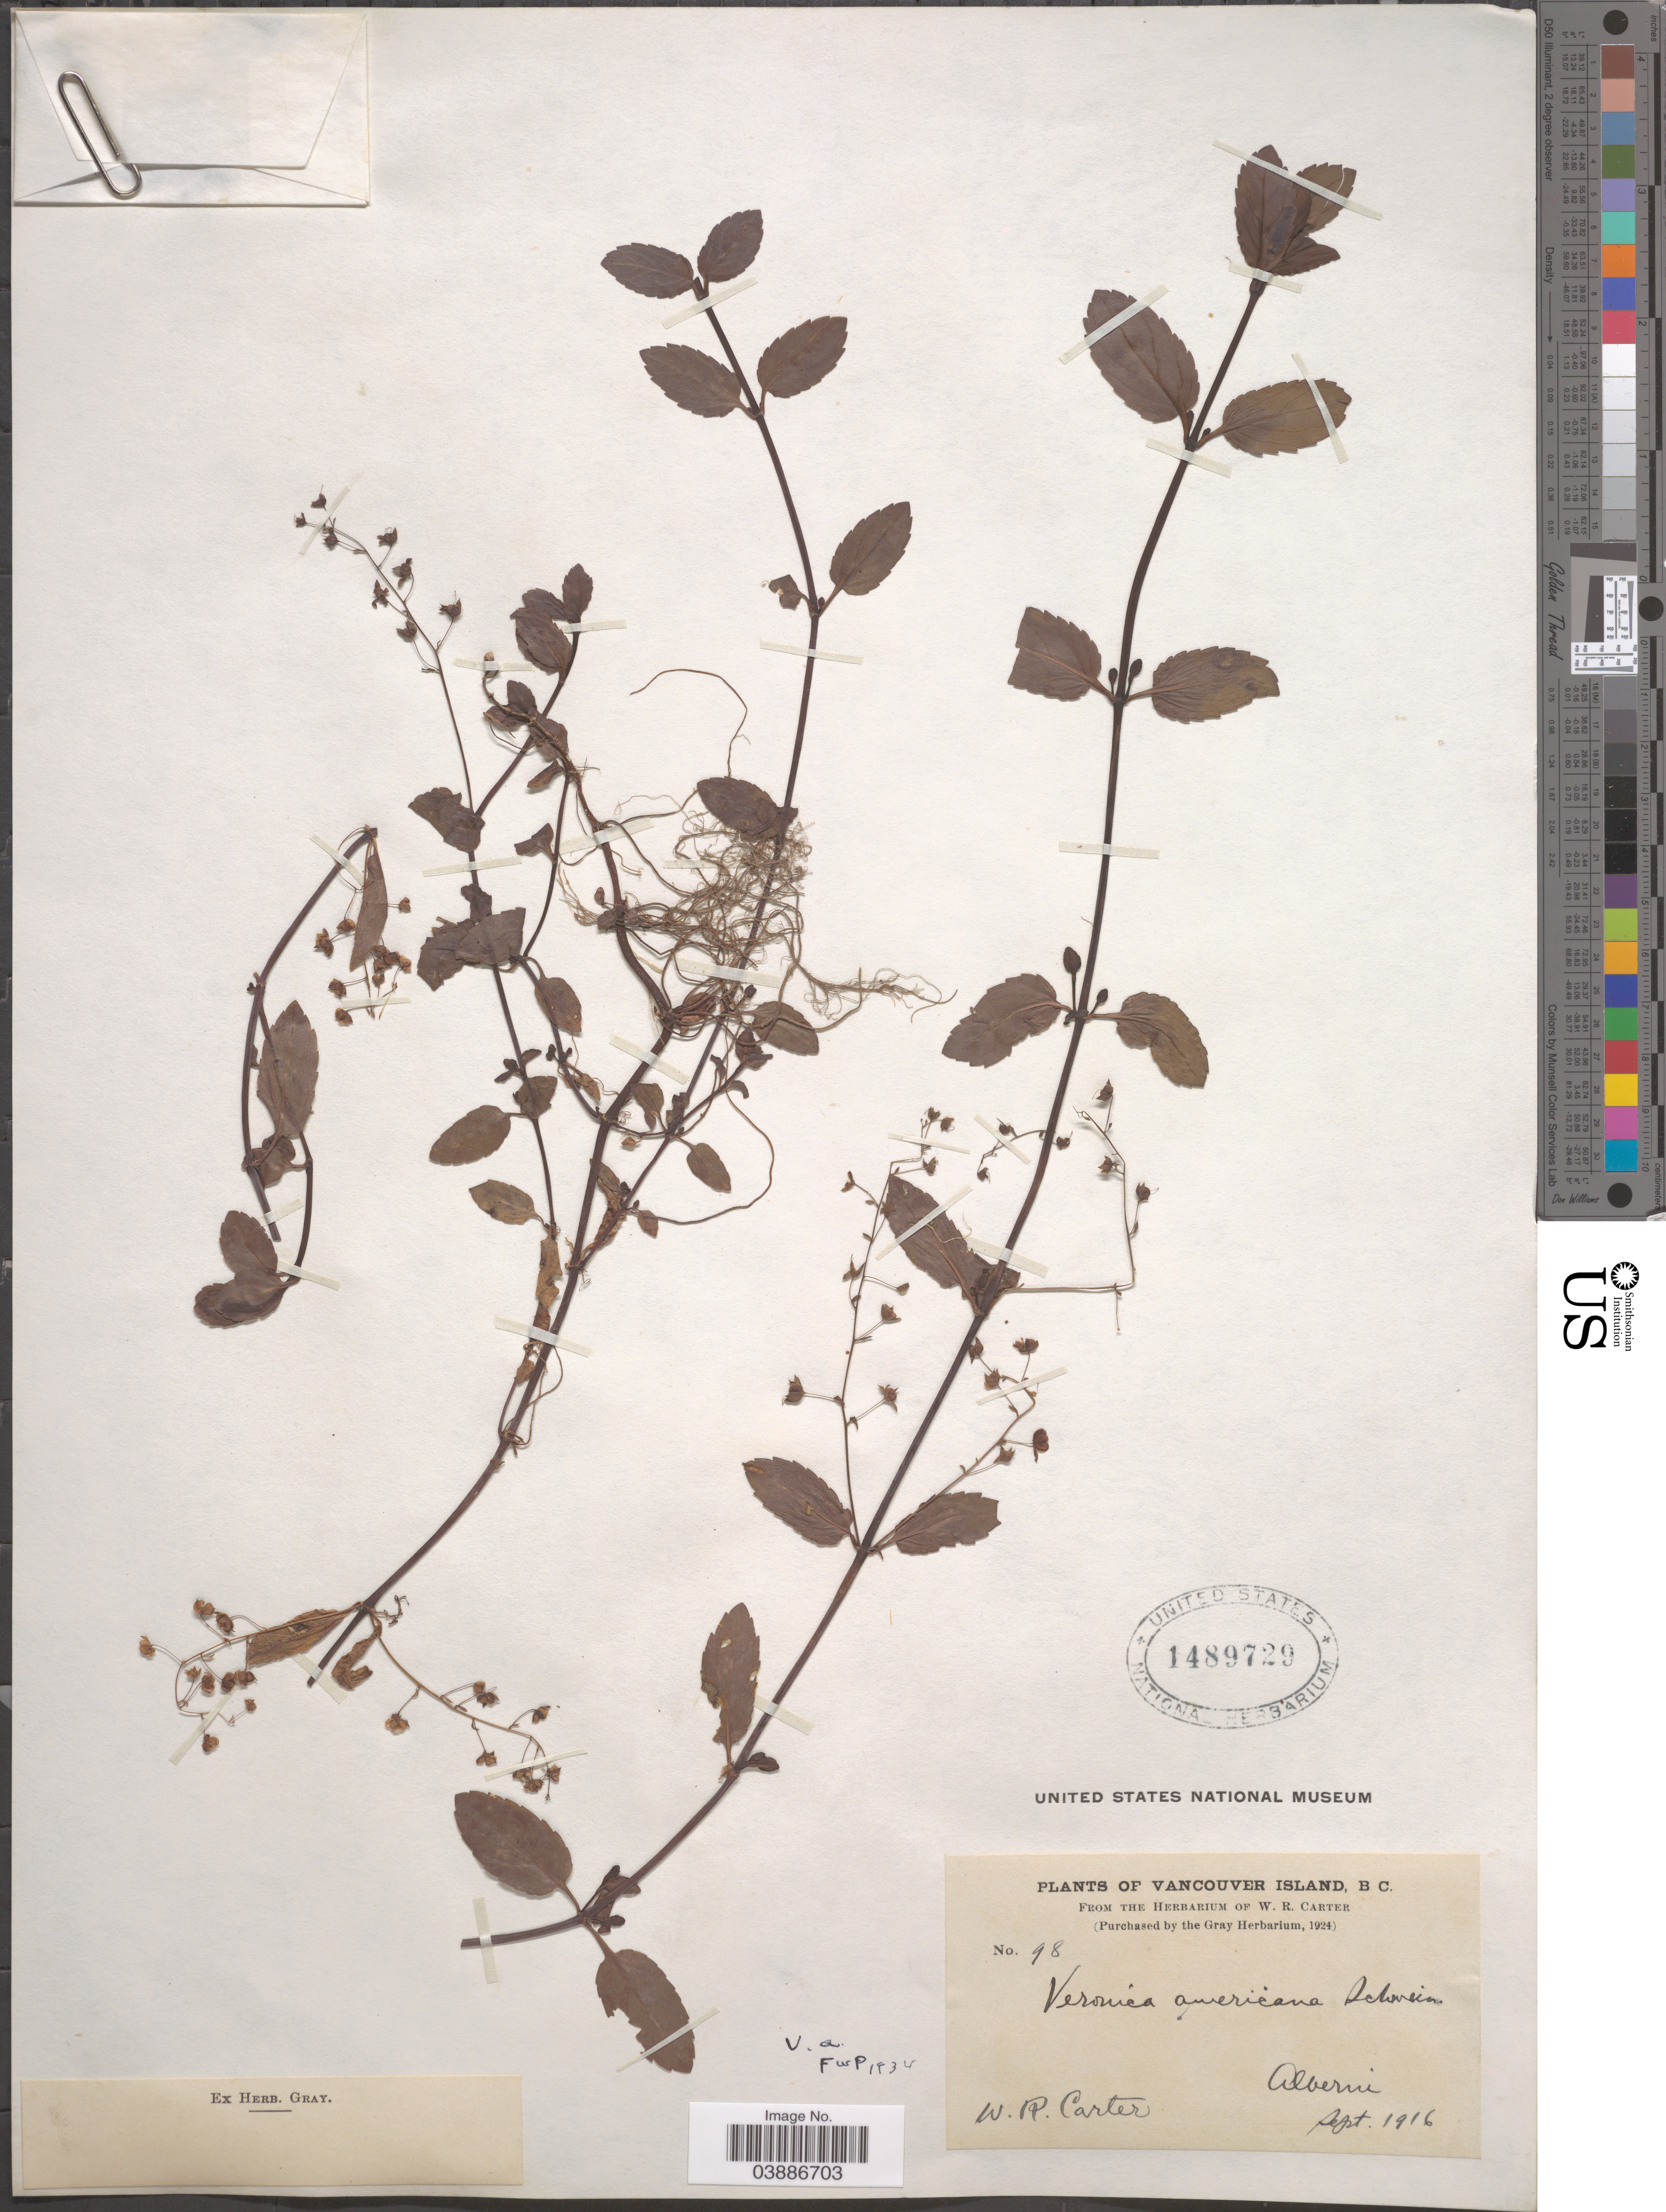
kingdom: Plantae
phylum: Tracheophyta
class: Magnoliopsida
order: Lamiales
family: Plantaginaceae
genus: Veronica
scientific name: Veronica americana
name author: Schwein. ex Benth.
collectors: W. R. Carter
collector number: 98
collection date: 1916-09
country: Canada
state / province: British Columbia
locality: Vancouver Island. Alberni.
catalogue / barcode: US 1489729